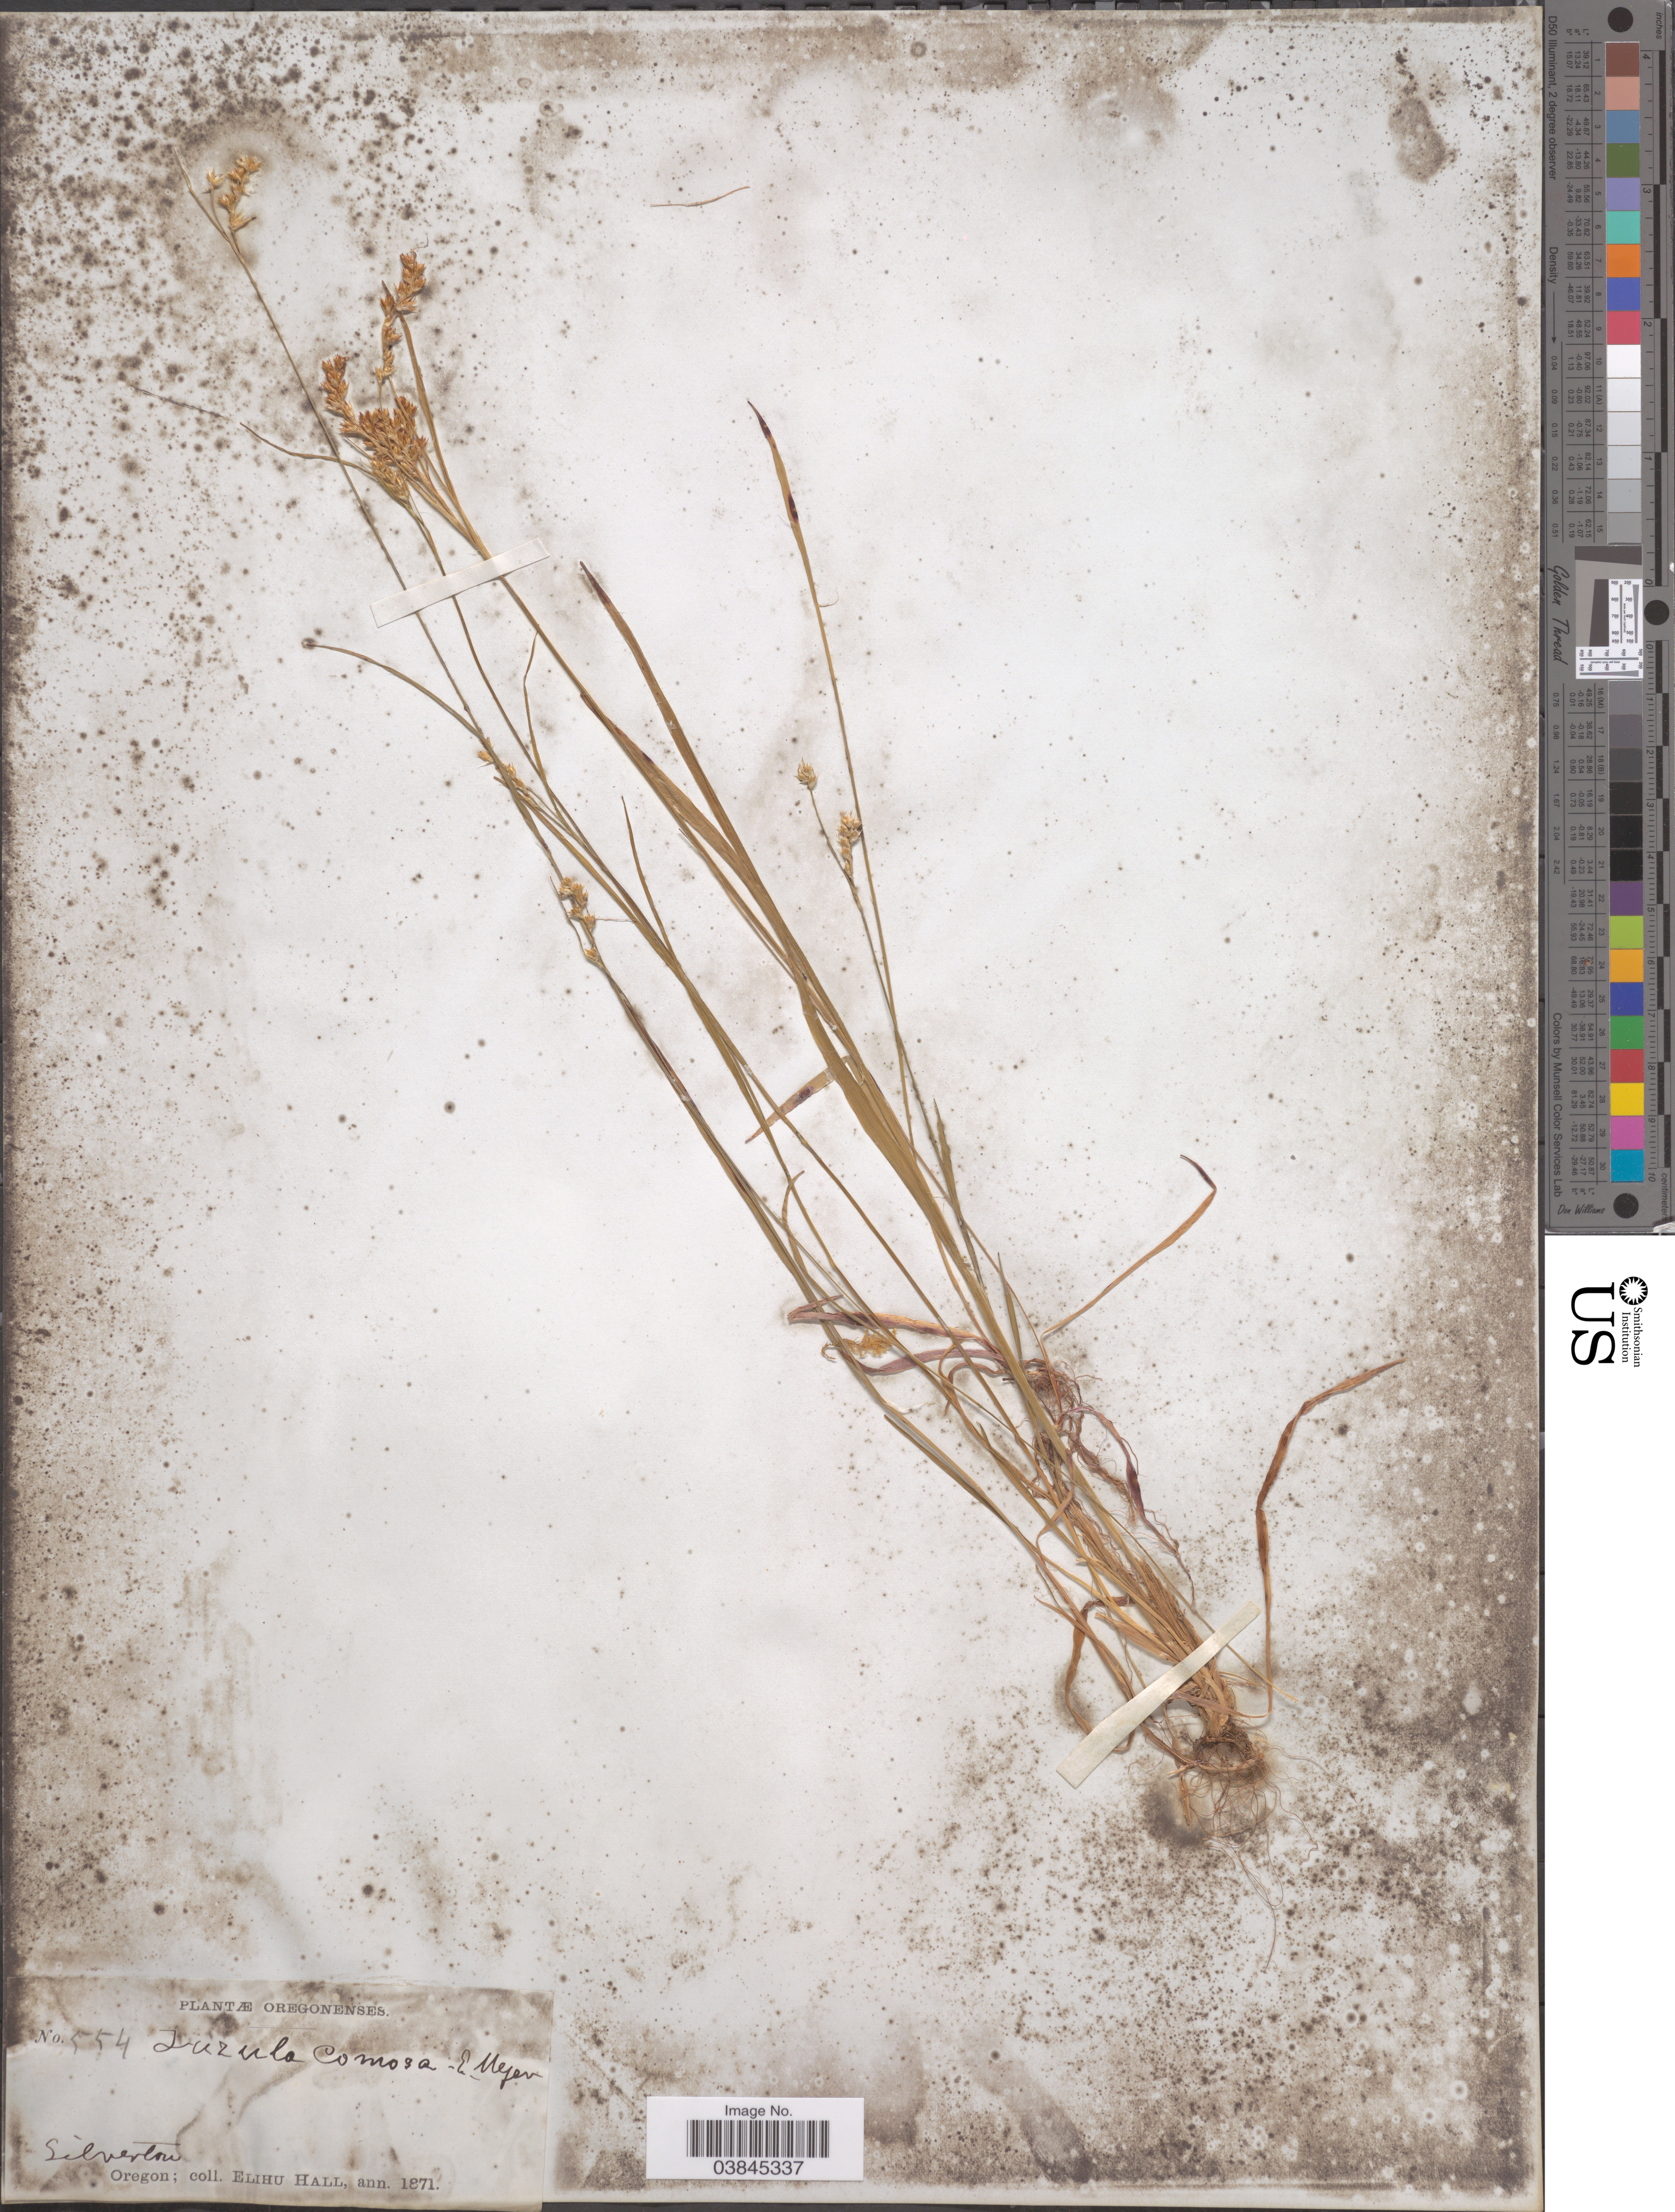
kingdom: Plantae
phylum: Tracheophyta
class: Liliopsida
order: Poales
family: Juncaceae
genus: Luzula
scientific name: Luzula campestris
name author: (L.) DC.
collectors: E. Hall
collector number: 554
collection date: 1871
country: United States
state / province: Oregon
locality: Oregonenses. Silverton.